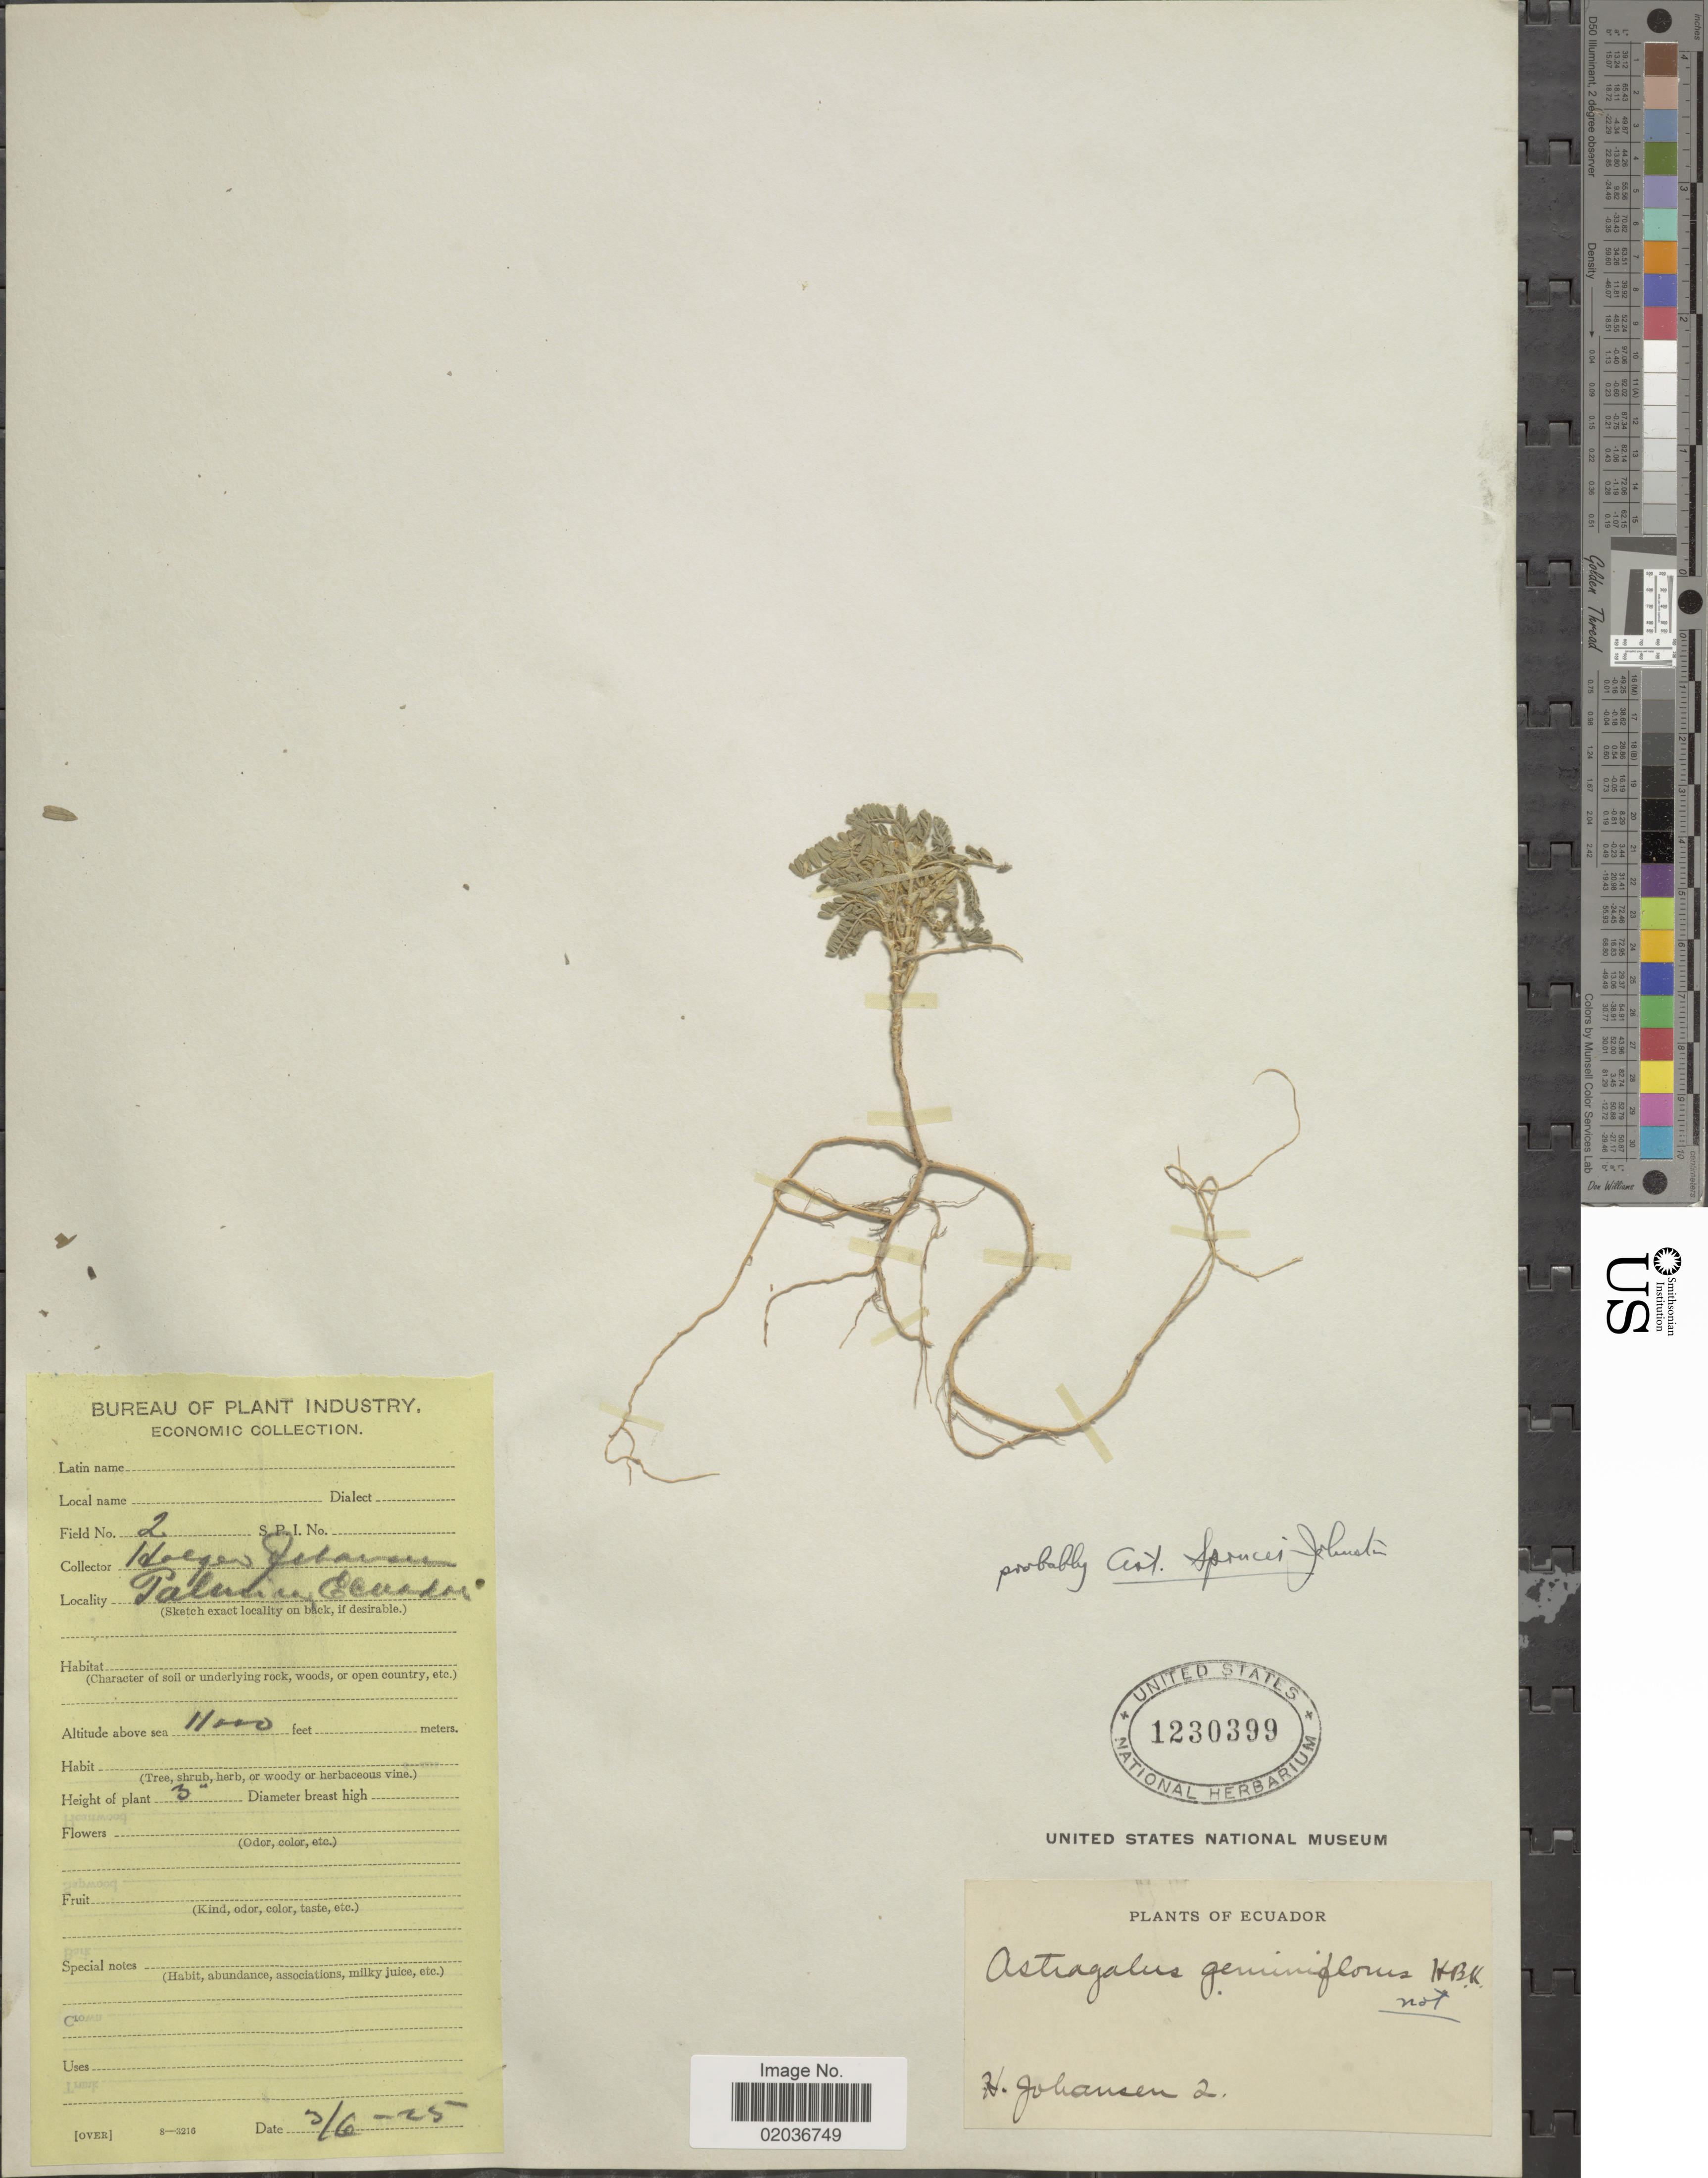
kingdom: Plantae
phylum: Tracheophyta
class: Magnoliopsida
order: Fabales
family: Fabaceae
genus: Astragalus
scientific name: Astragalus sprucei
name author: I.M. Johnst.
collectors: H. Johansen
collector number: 2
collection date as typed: Transcribed d/m/y: 3/6/25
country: Ecuador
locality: Palmira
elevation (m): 3353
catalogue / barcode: US 1230399